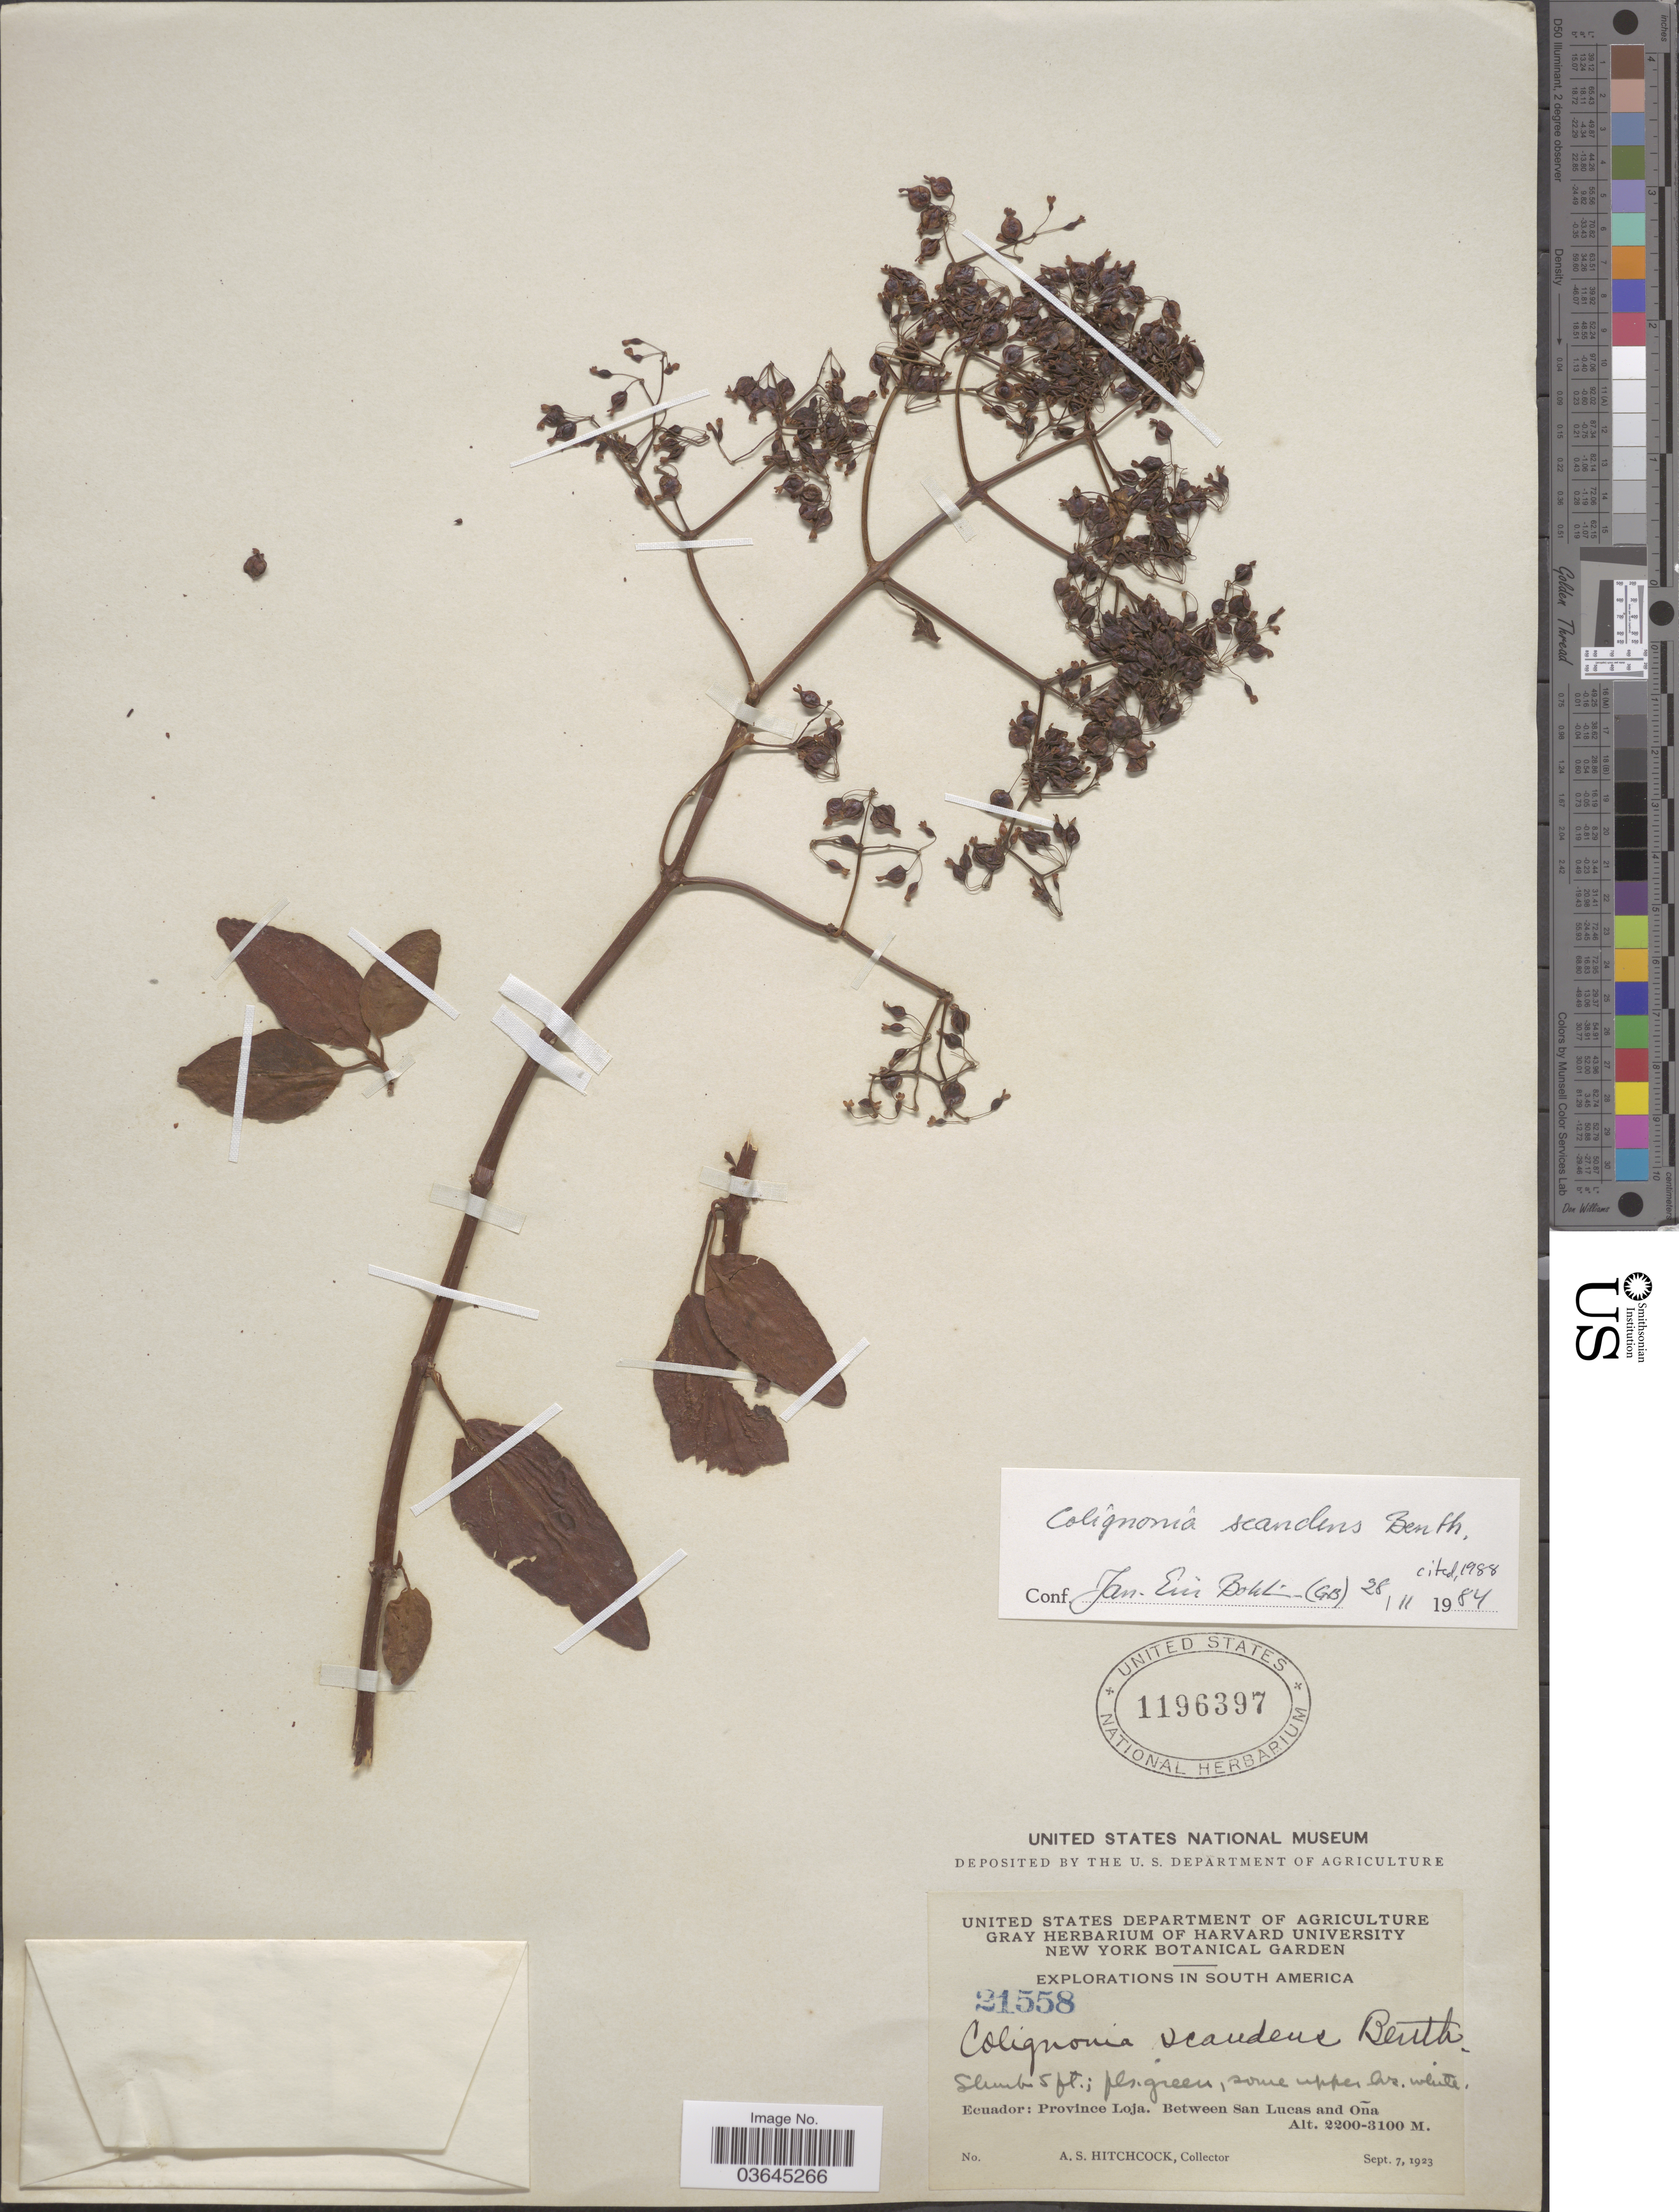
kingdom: Plantae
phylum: Tracheophyta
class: Magnoliopsida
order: Caryophyllales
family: Nyctaginaceae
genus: Colignonia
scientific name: Colignonia scandens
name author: Benth.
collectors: A. S. Hitchcock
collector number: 21558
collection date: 1923-09-07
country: Ecuador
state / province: Loja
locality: Between San Lucas and Oña.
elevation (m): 2200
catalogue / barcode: US 1196397